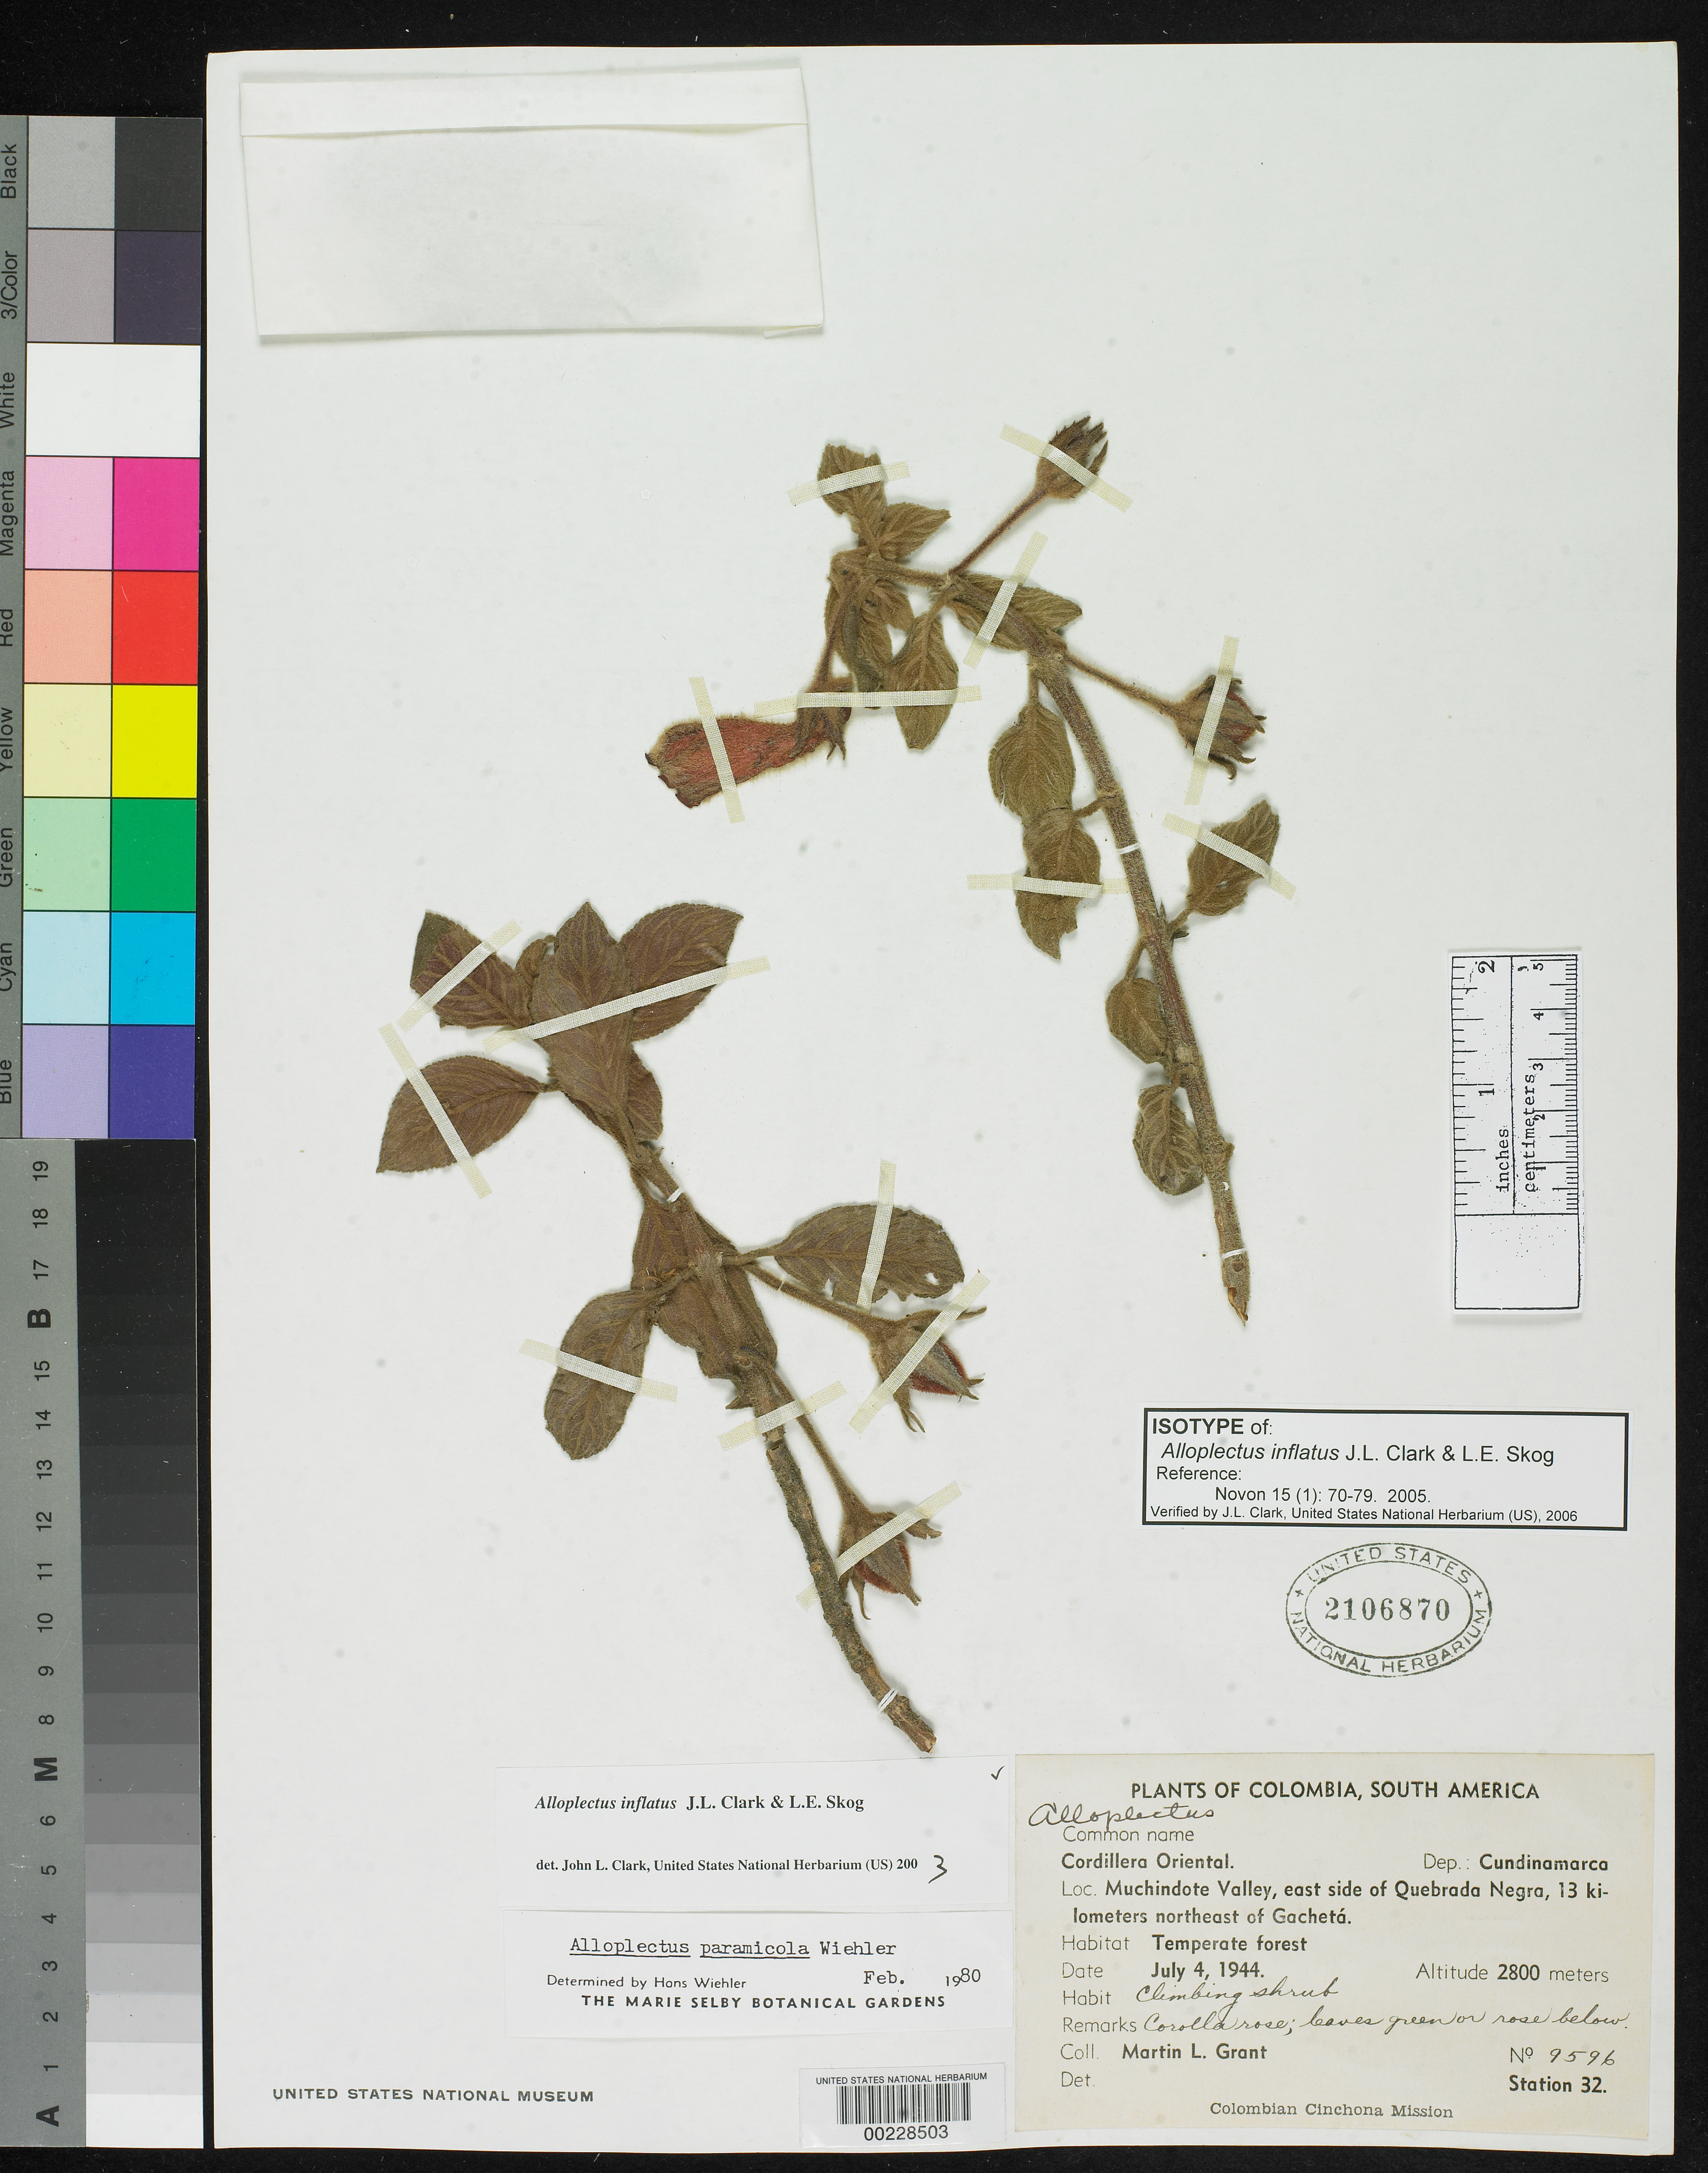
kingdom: Plantae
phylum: Tracheophyta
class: Magnoliopsida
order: Lamiales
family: Gesneriaceae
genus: Alloplectus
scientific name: Alloplectus inflatus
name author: J.L. Clark & L.E. Skog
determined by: Clark, J. L., (SEL), The Marie Selby Botanical Garden (UNITED STATES)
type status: Isotype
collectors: M. L. Grant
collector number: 9596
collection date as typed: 04 Jul 1944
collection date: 1944-07-04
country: Colombia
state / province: Cundinamarca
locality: Cordillera Oriental. Cundinamarca. Muchindote Valley, east side of Quebrada Negra, 13 km northeast of Gachetá.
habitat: Temperate forest.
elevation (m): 2800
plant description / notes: Holotype at COL.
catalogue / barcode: US 2106870